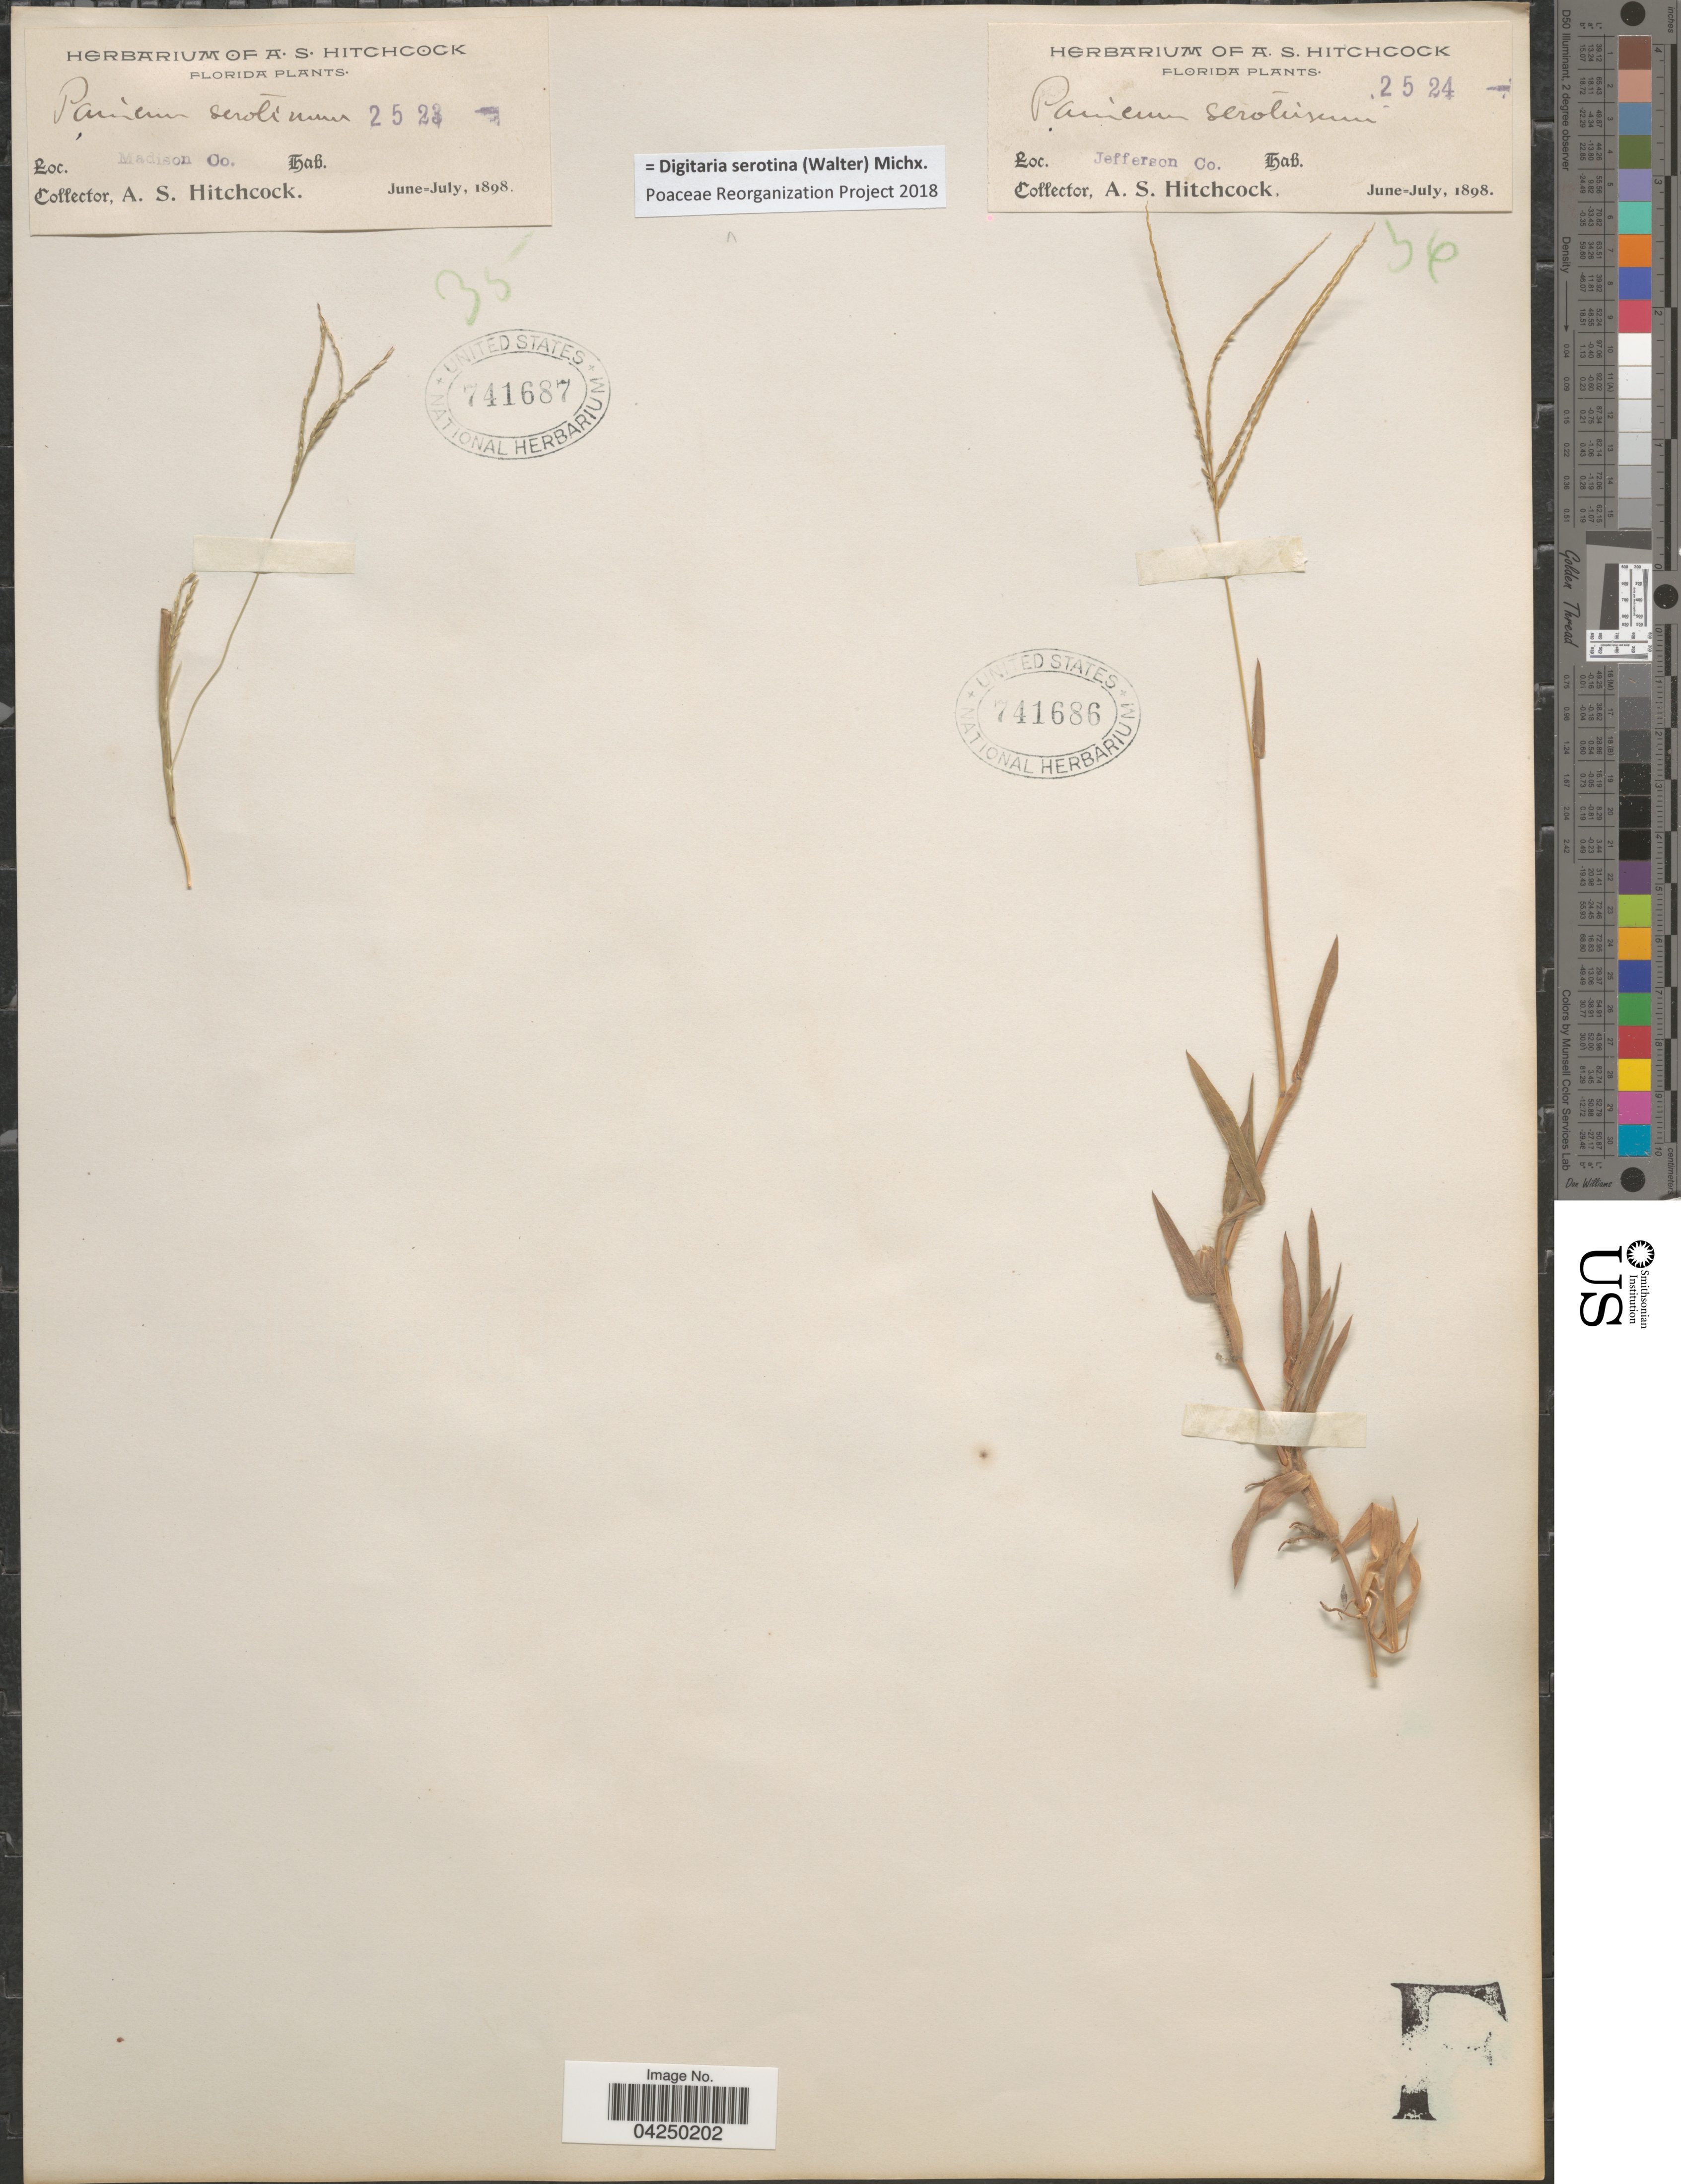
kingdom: Plantae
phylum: Tracheophyta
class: Liliopsida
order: Poales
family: Poaceae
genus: Digitaria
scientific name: Digitaria serotina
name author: (Walter) Michx.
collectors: A. S. Hitchcock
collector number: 2523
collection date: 1898-06/1898-07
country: United States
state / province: Florida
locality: Madison Co.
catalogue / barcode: US 741687